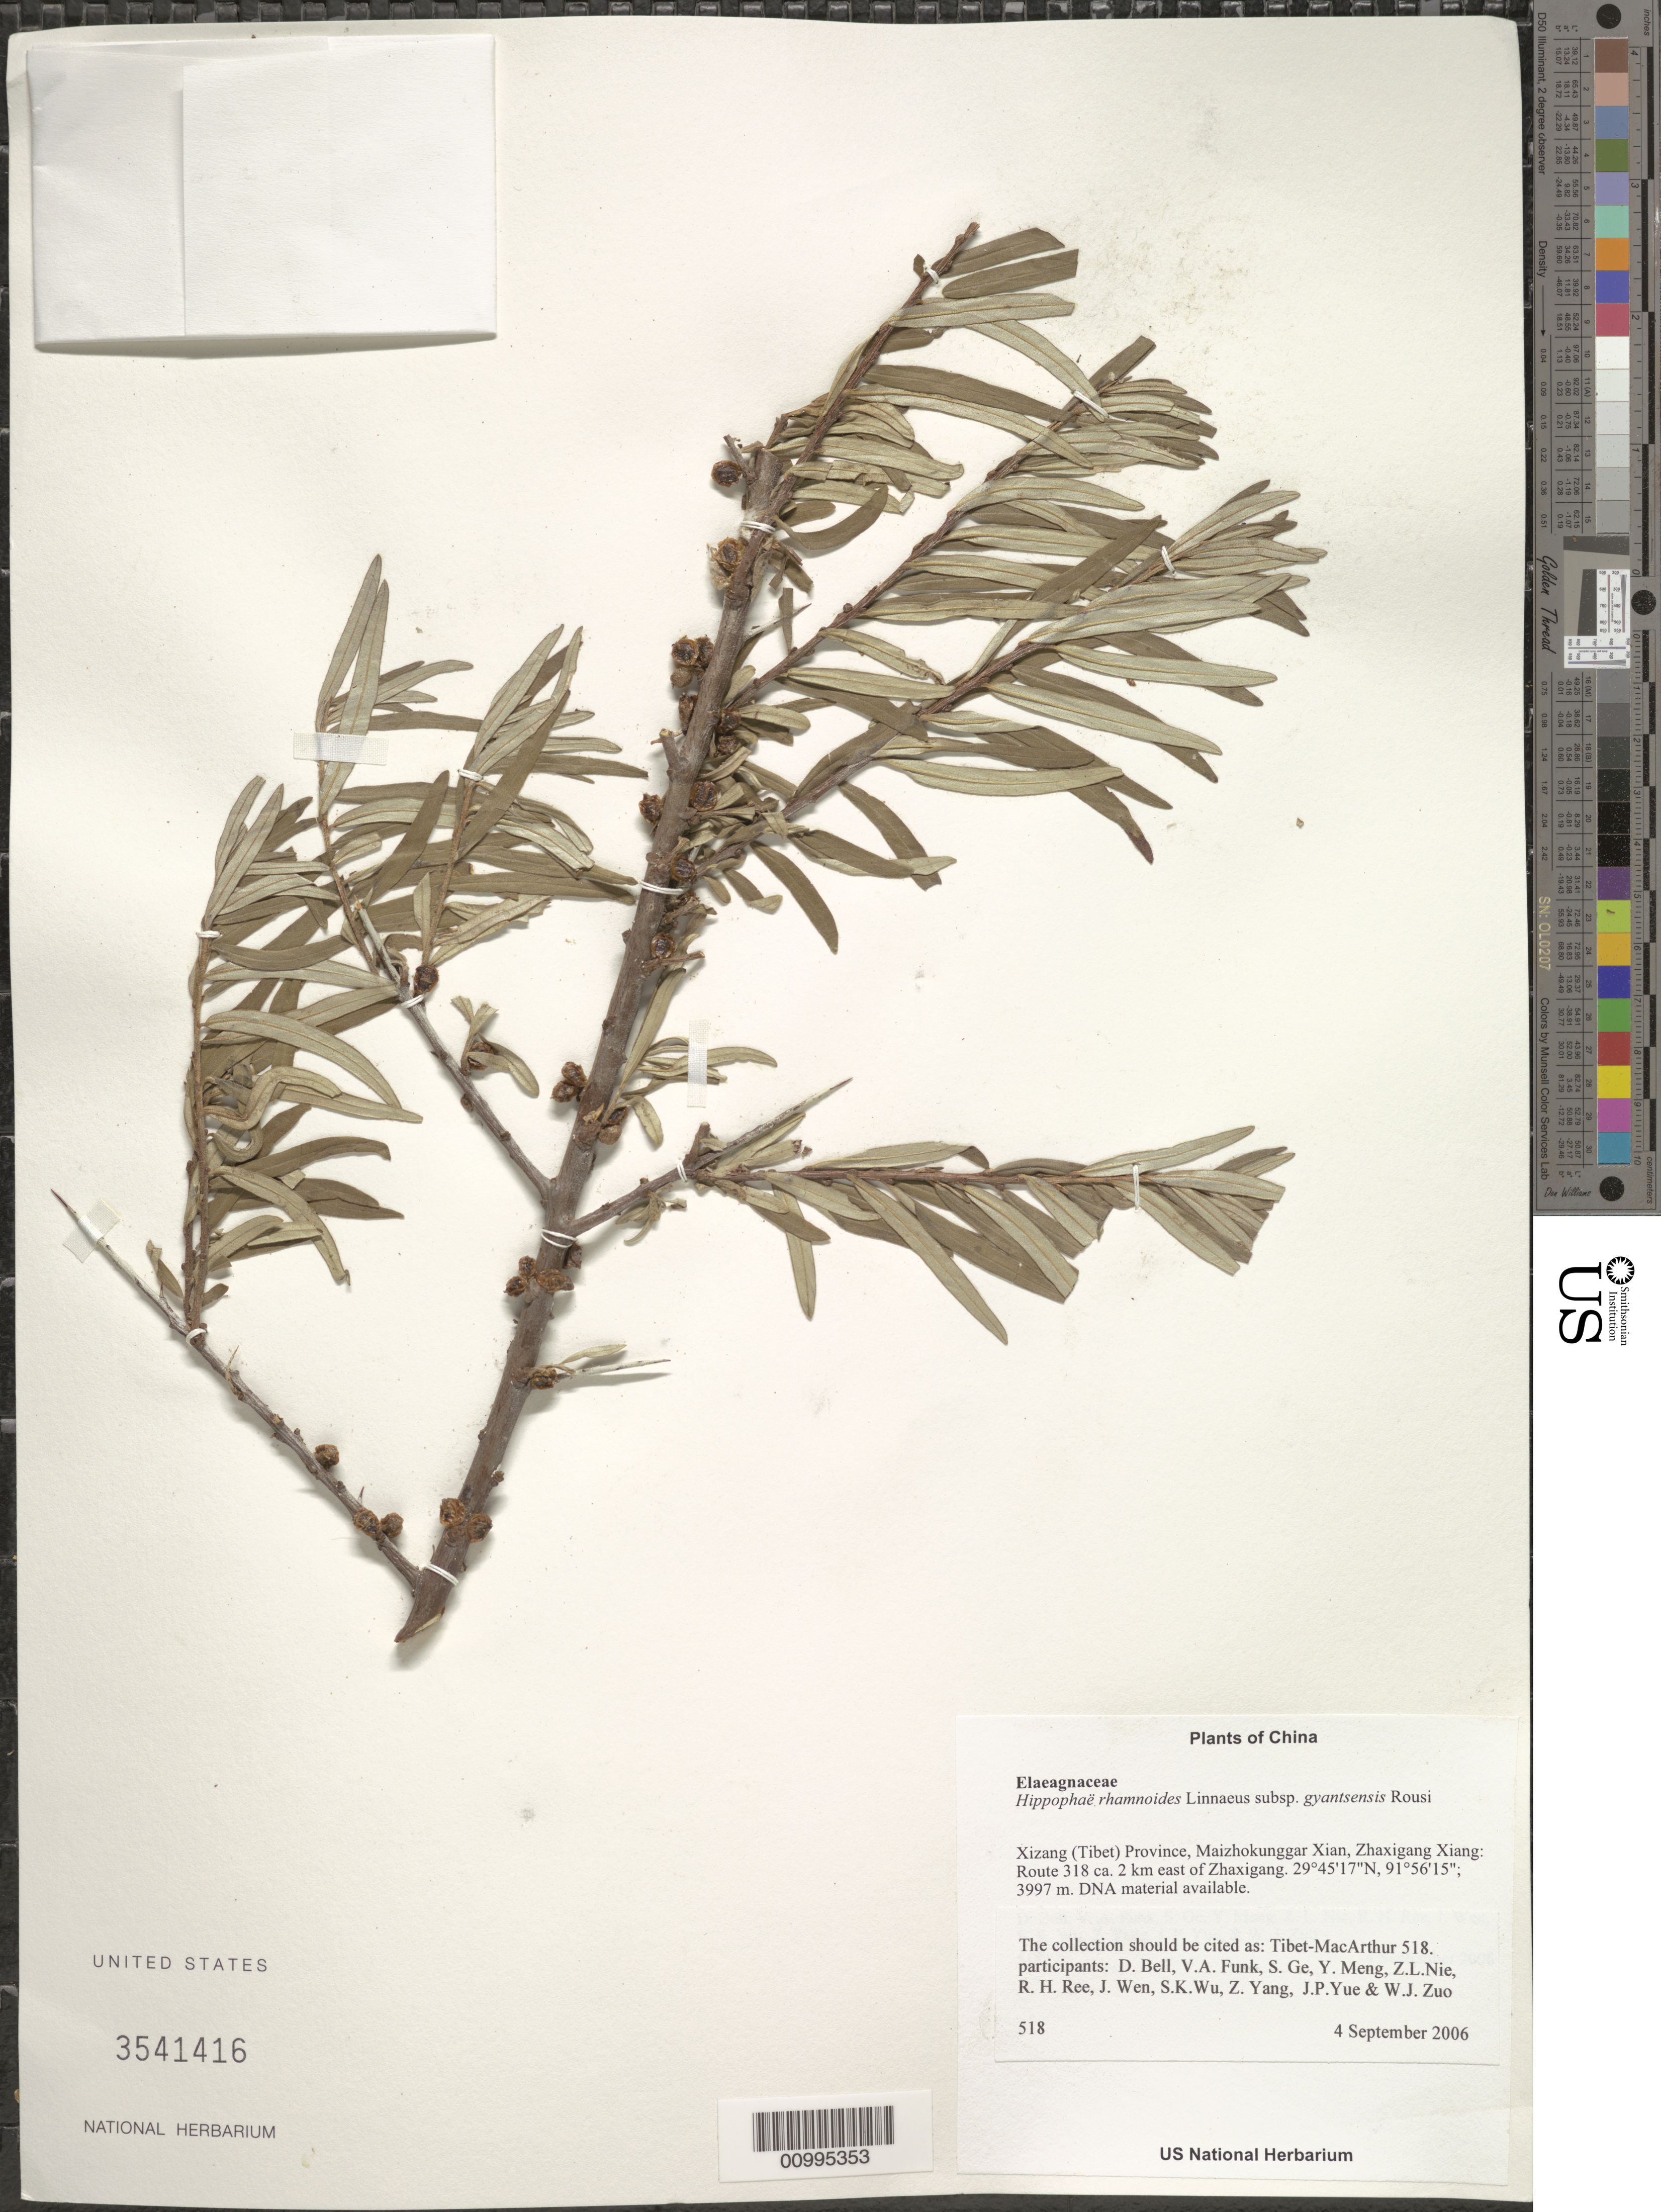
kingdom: Plantae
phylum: Tracheophyta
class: Magnoliopsida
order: Rosales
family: Elaeagnaceae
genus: Hippophae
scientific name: Hippophae rhamnoides subsp. gyantsensis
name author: Rousi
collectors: Tibet-MacArthur, D. A. Bell, V. Funk, S. Ge, Y. Meng, Z. Nie, R. Ree, J. Wen, S. K. Wu, Z. Yang, J. Yue & W. Zuo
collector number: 518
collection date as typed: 04 Sep 2006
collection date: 2006-09-04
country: China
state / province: Xizang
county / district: Maizhokunggar Xian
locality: Zhaxigang Xiang. Route 318 ca. 2 km east of Zhaxigang.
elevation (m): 3997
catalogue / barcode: US 3541416